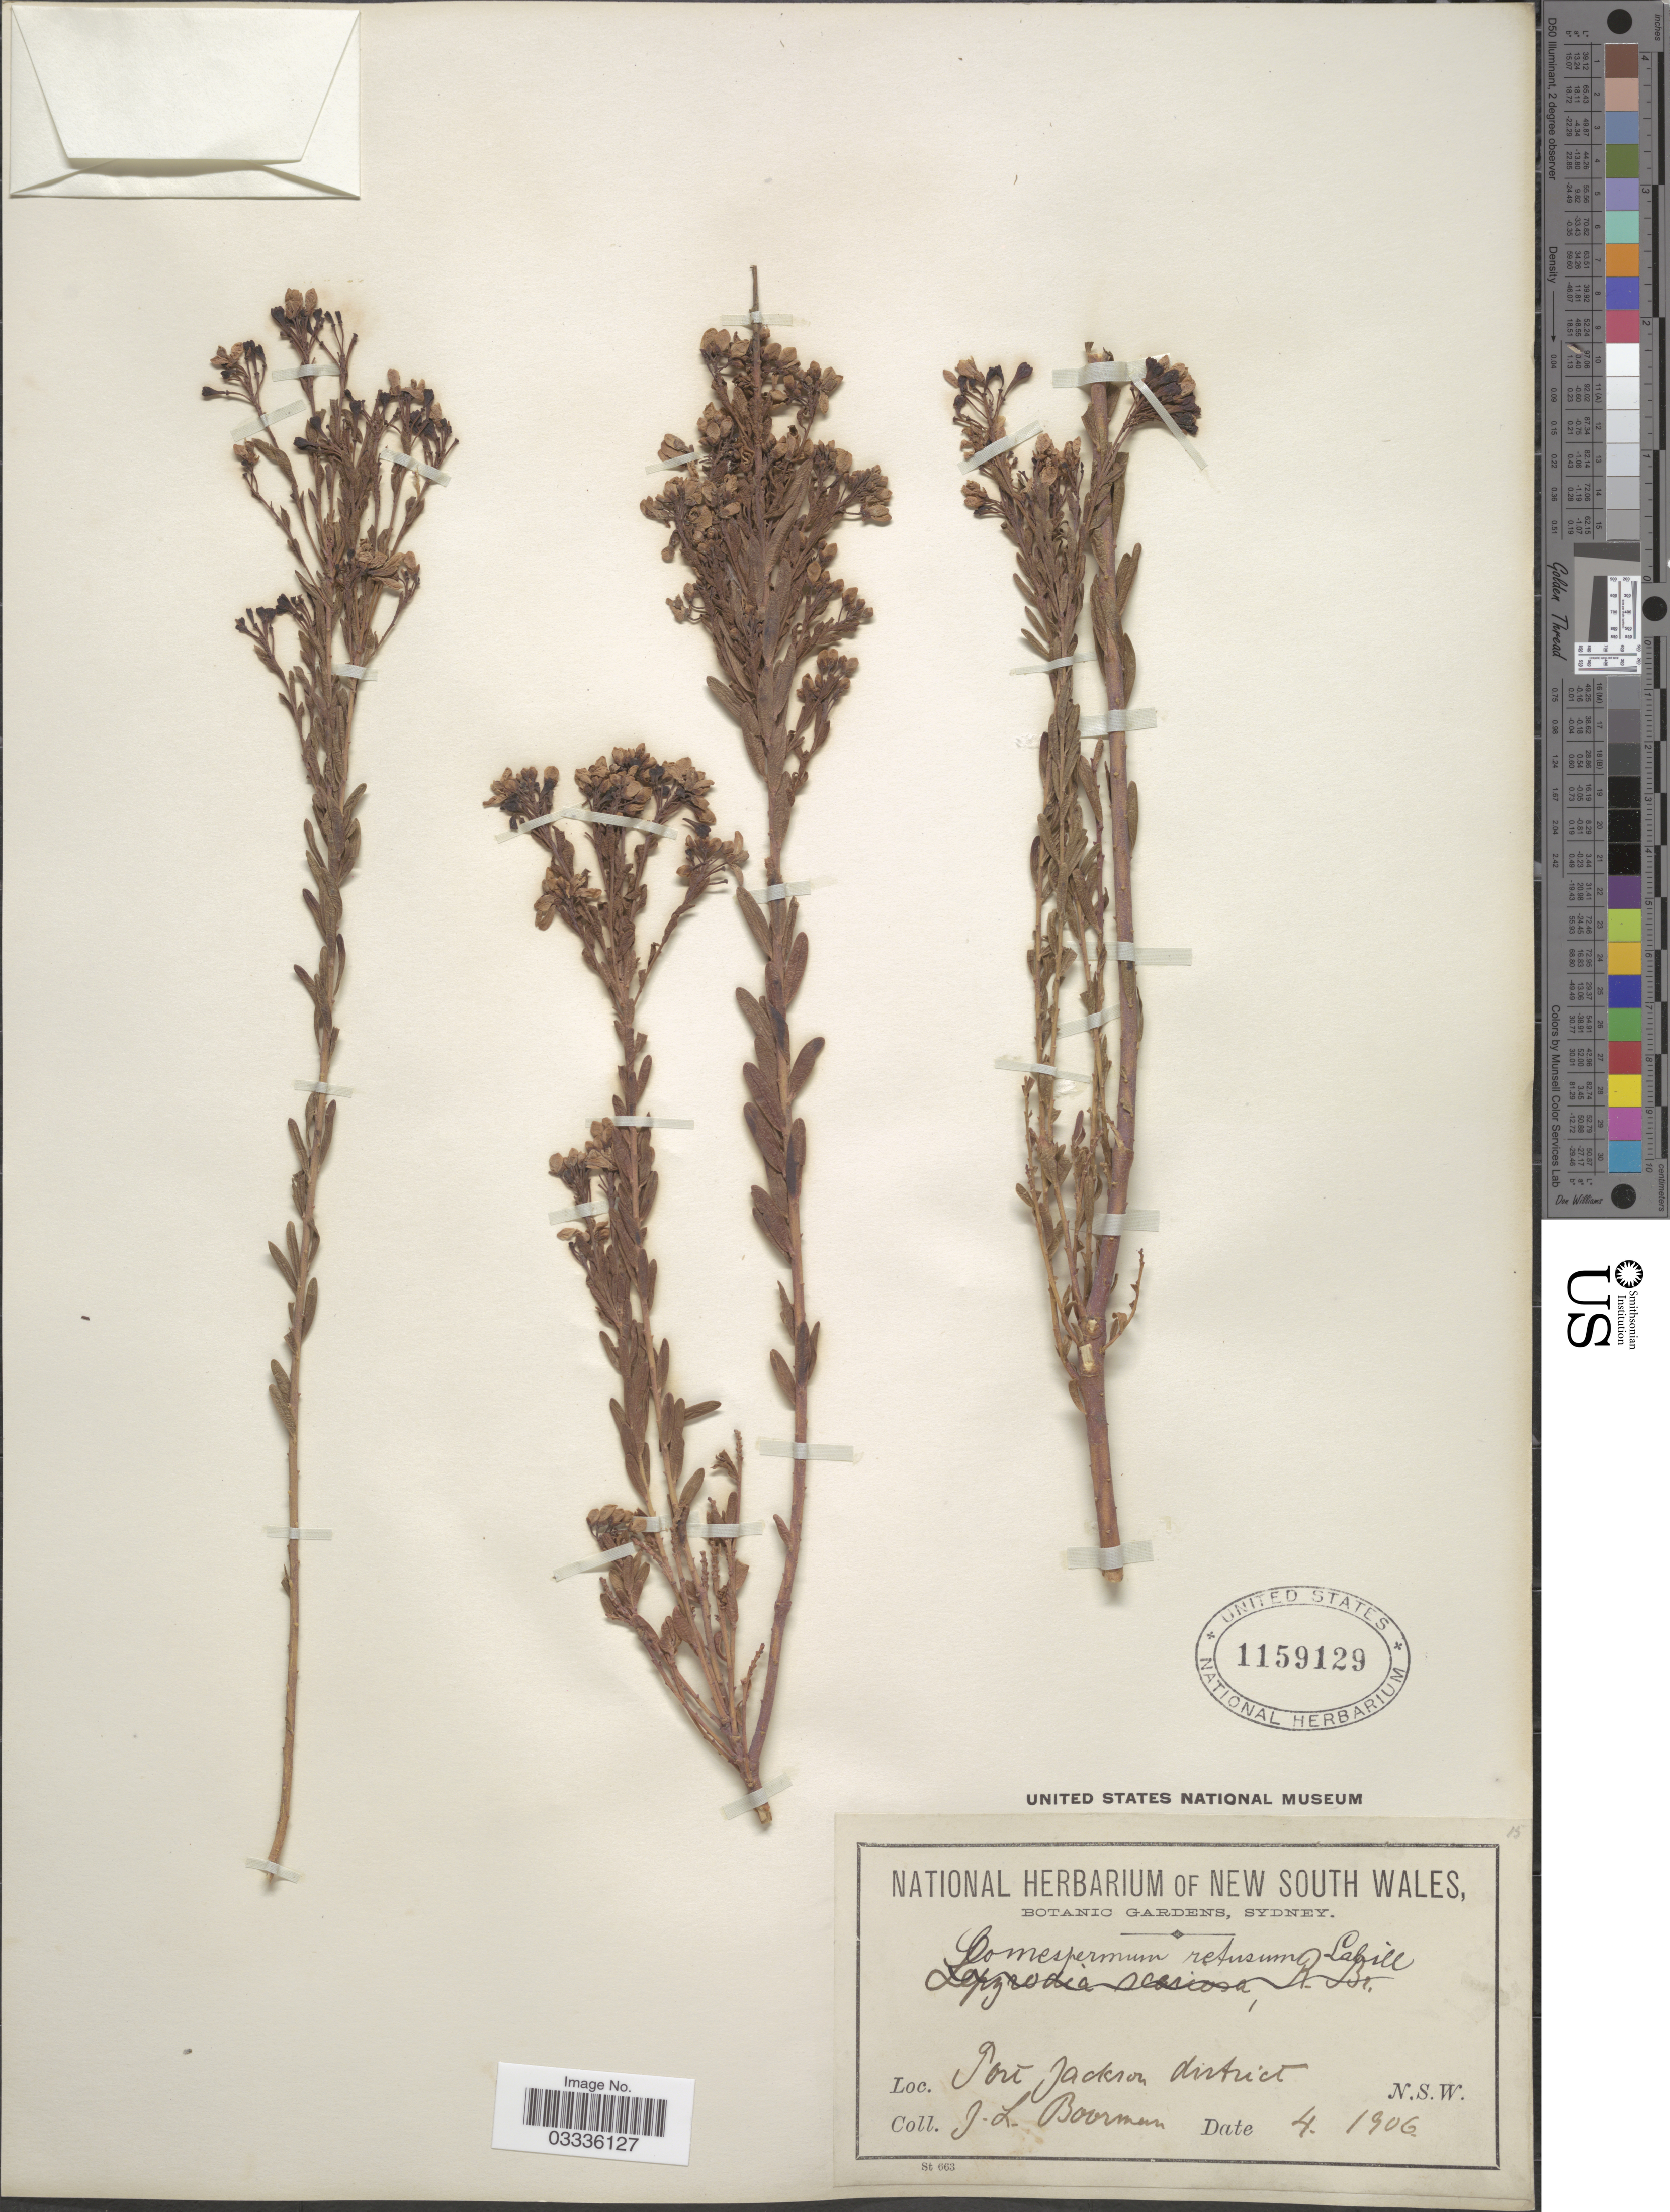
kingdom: Plantae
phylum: Tracheophyta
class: Magnoliopsida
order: Fabales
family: Polygalaceae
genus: Comesperma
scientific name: Comesperma retusum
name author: Labill.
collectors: J. Boorman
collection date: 1906-04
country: Australia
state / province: New South Wales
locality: Port Jackson district.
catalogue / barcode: US 1159129